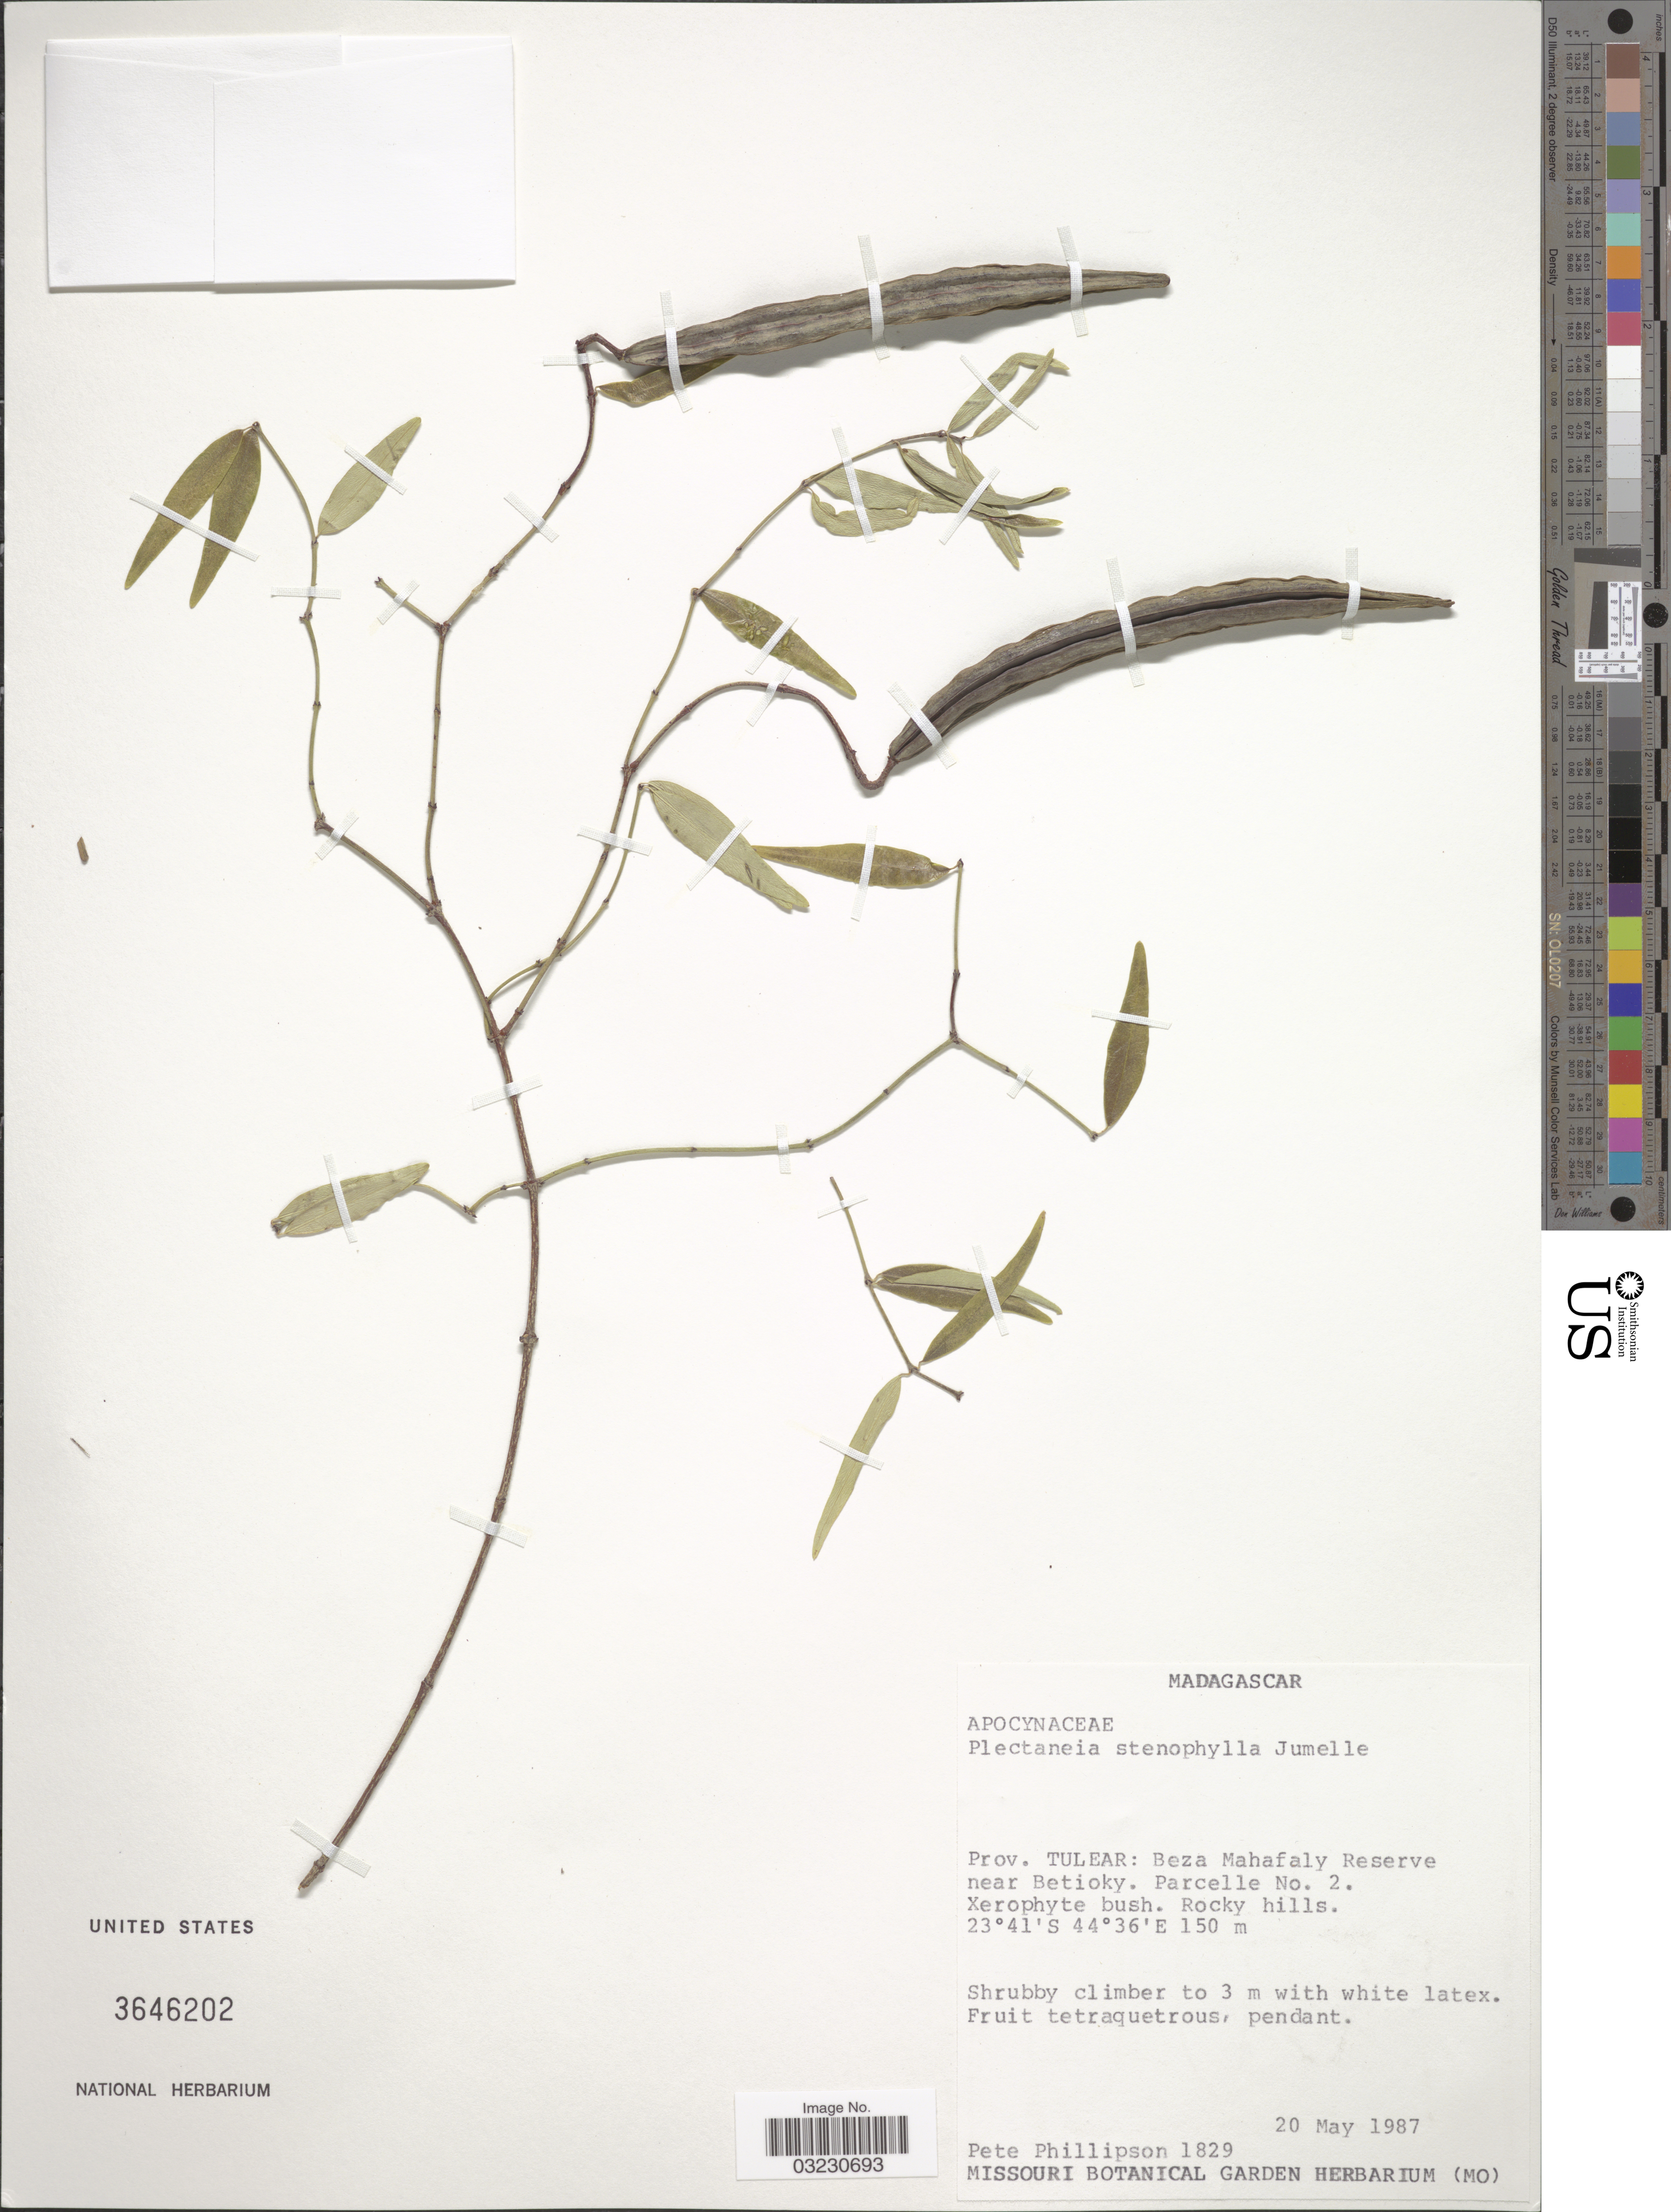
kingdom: Plantae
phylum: Tracheophyta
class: Magnoliopsida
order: Gentianales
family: Apocynaceae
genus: Plectaneia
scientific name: Plectaneia stenophylla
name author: Jum.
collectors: P. B. Phillipson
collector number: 1829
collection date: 1987-05-20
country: Madagascar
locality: Prov. Tulear: Beza Mahafaly Reserve near Betioky. Parcelle No. 2.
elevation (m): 150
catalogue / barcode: US 3646202